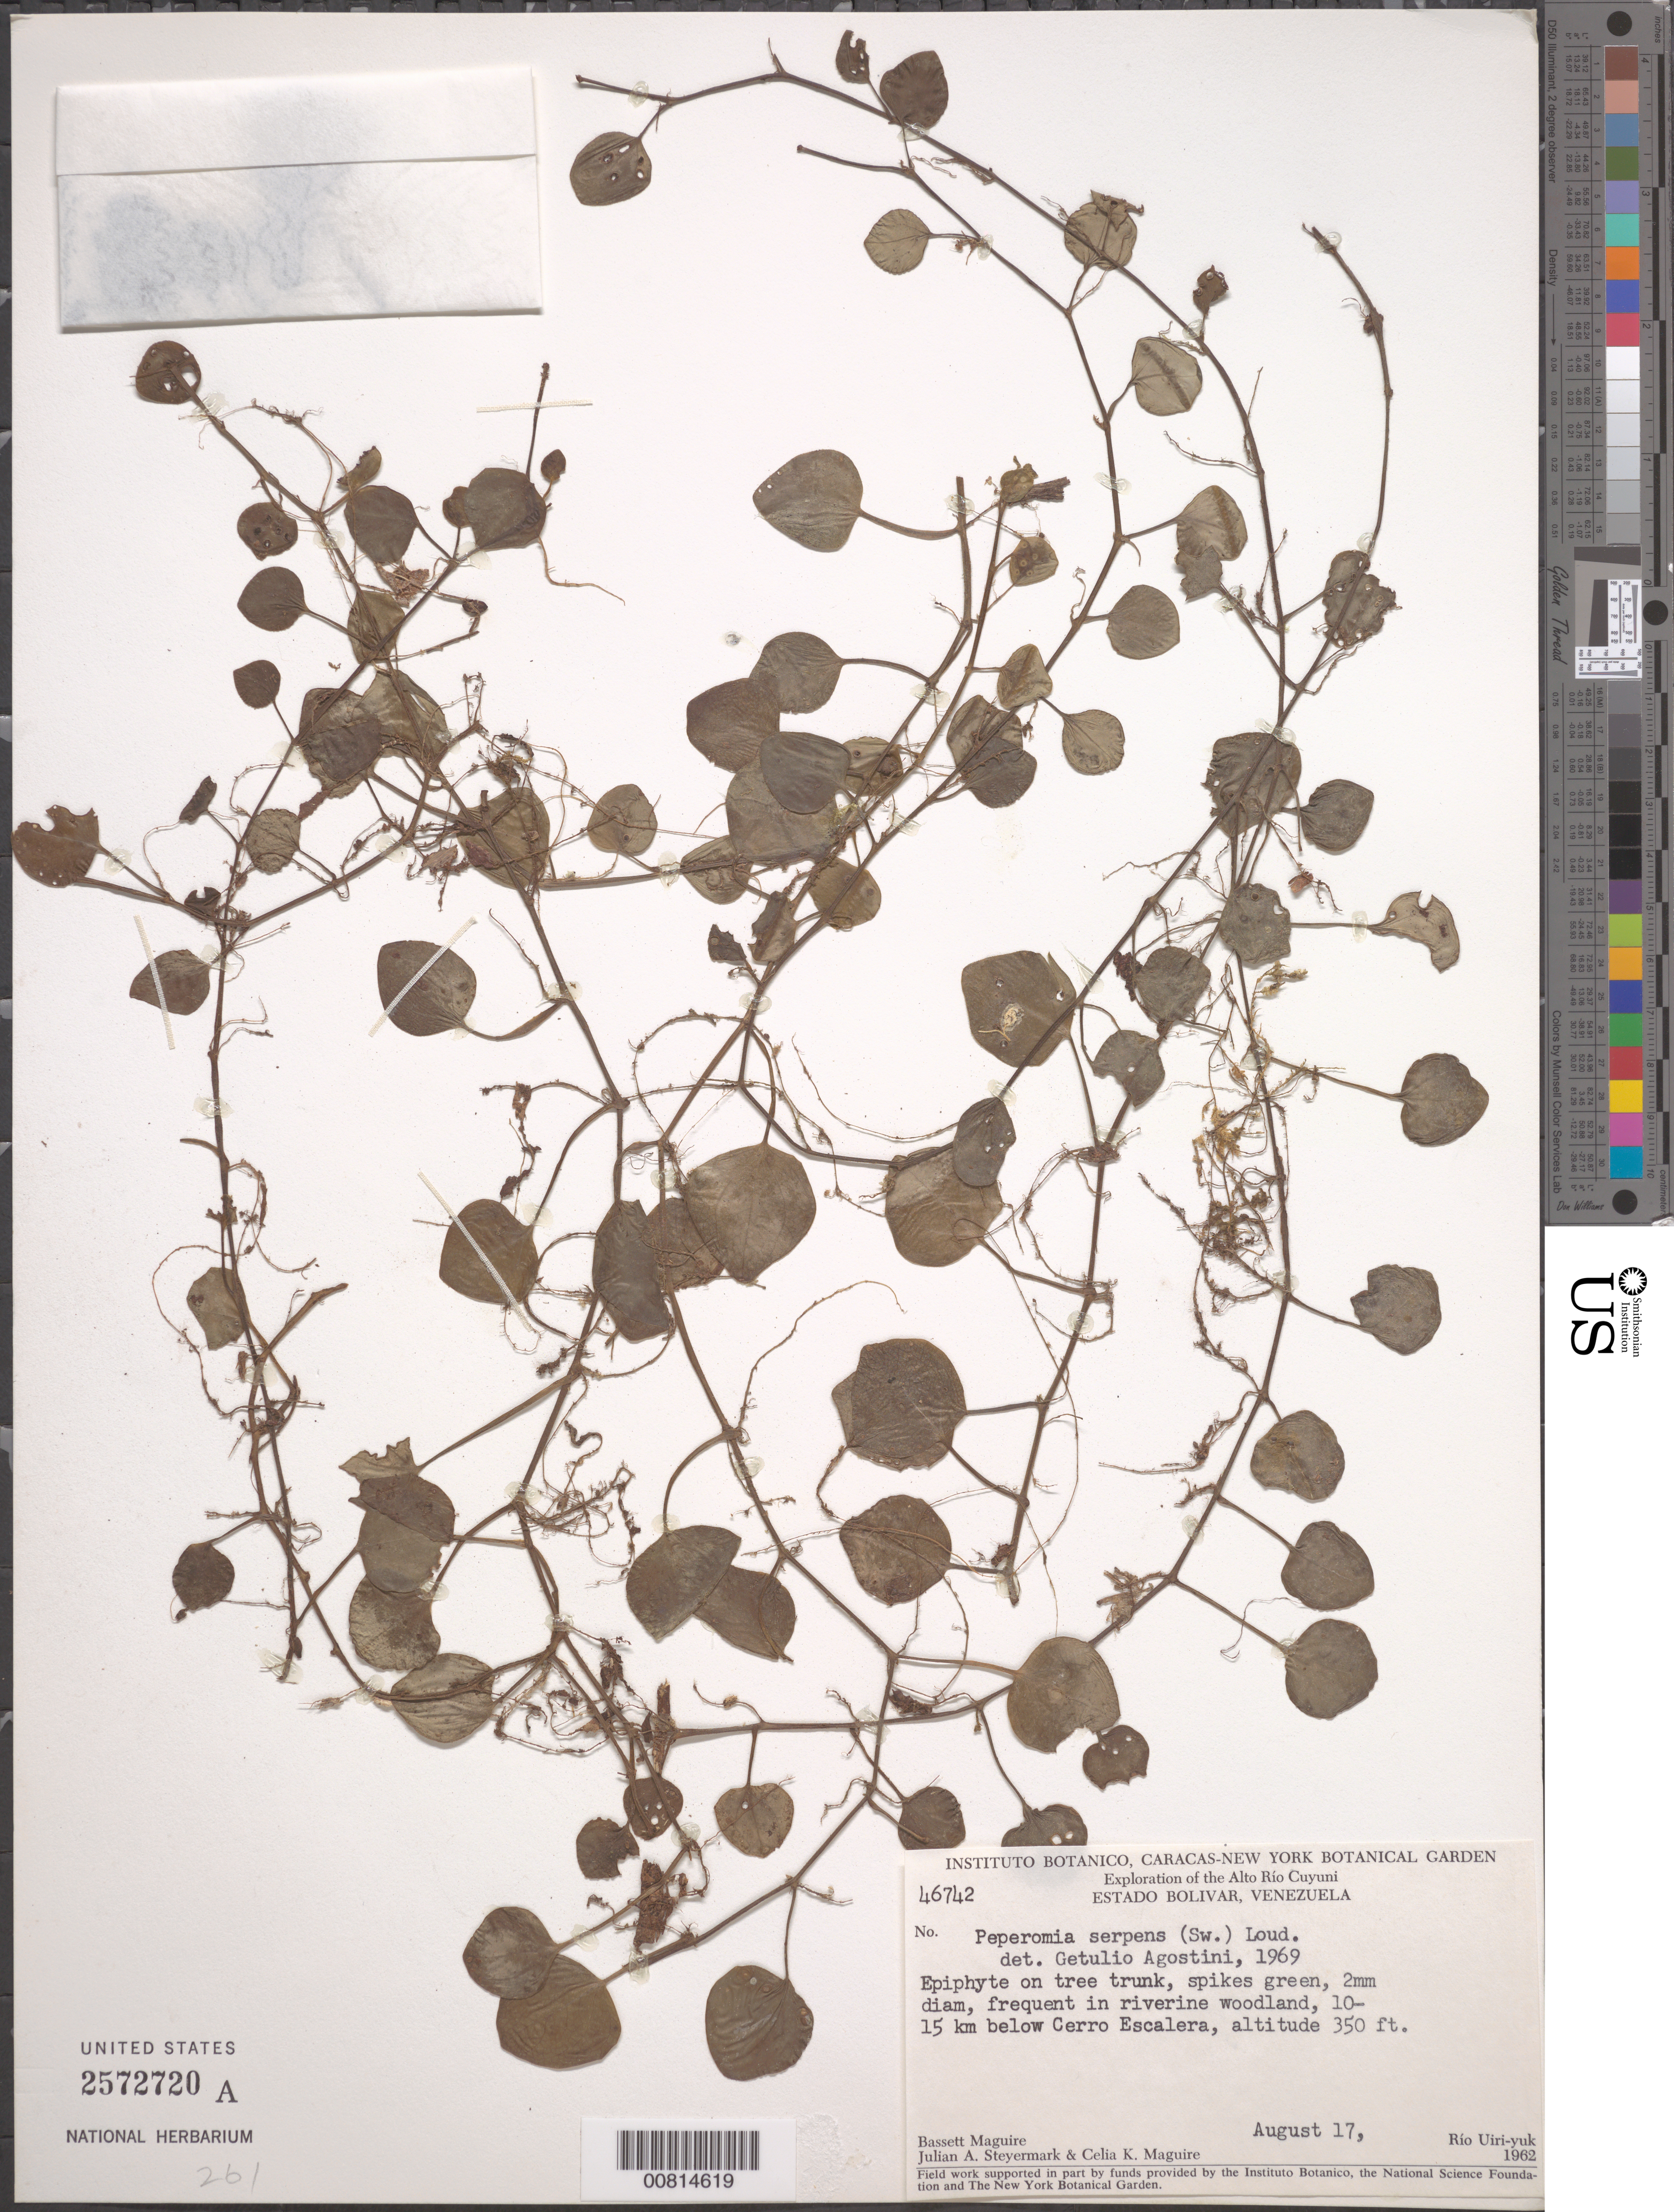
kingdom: Plantae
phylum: Tracheophyta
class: Magnoliopsida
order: Piperales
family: Piperaceae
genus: Peperomia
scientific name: Peperomia serpens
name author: (Sw.) Loudon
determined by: Agostini, G.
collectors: B. Maguire, C. K. Maguire & G. Wilson-Browne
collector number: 46742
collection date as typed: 17-Aug-62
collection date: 1962-08-17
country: Venezuela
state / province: Bolívar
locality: Alto Río Cuyuni, Río Uiri-yuk, 10-15 km below Cerro La Escalera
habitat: Riverine woodland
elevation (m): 107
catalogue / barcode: US 2572720A